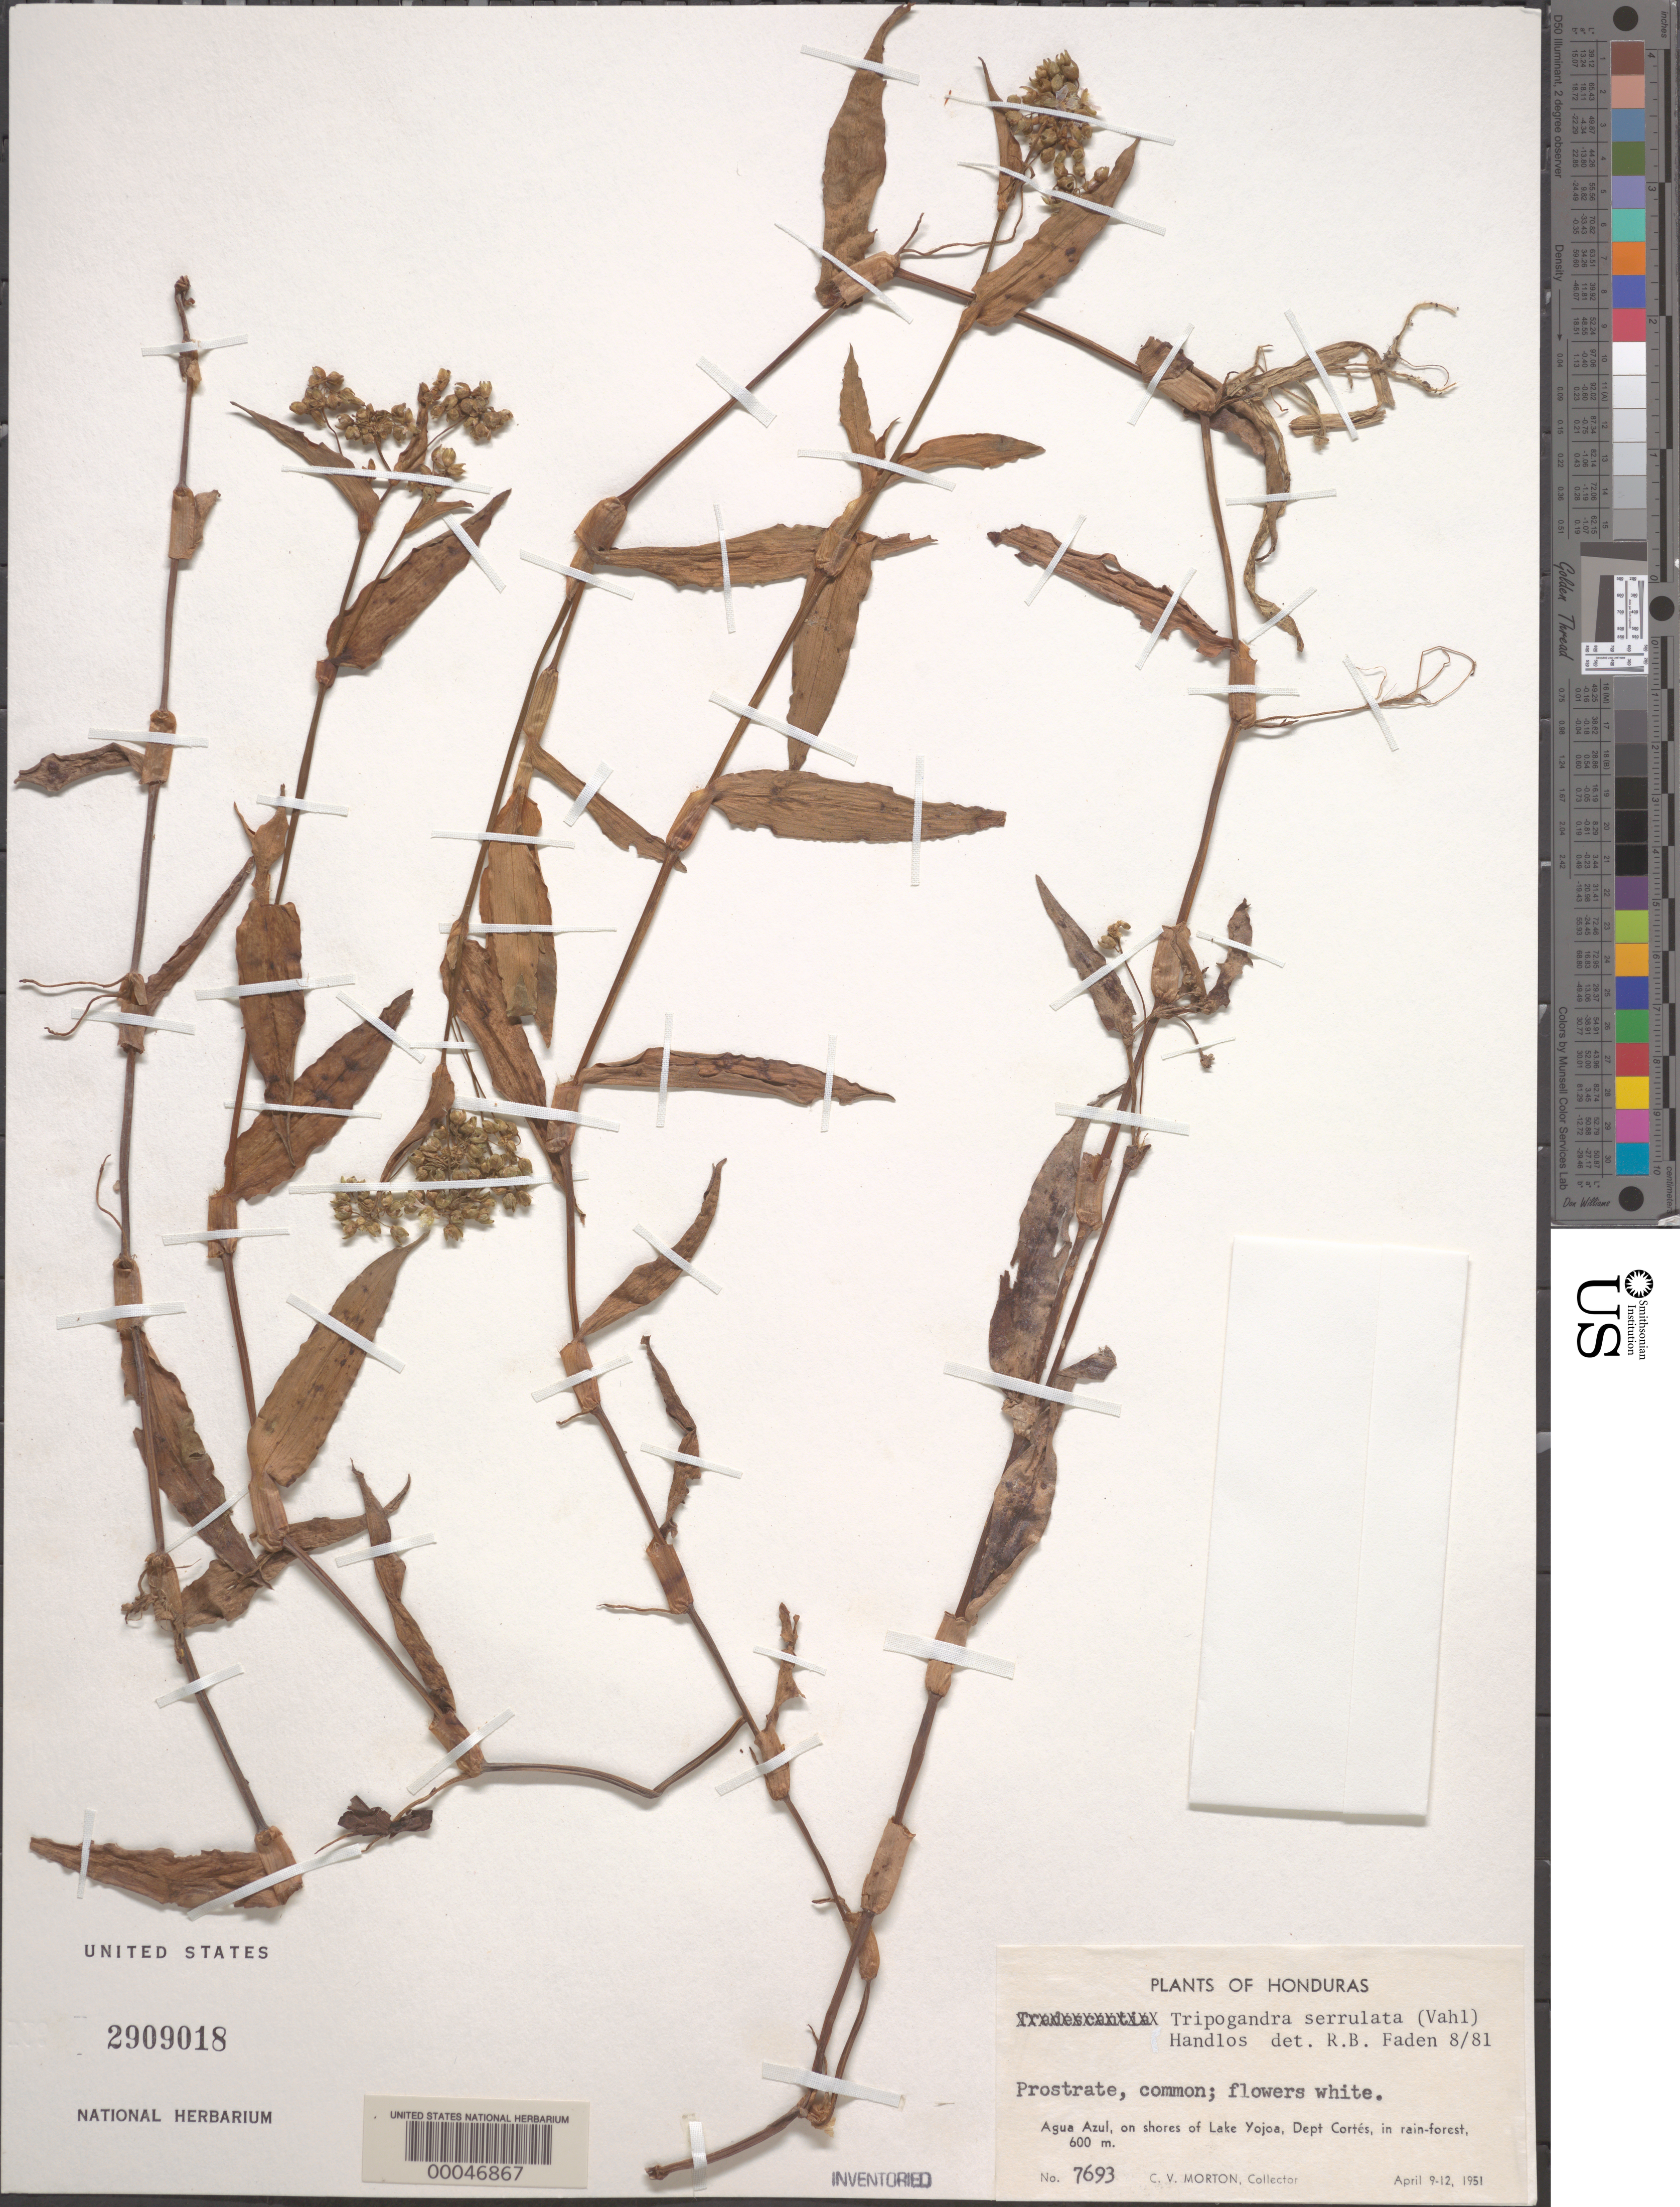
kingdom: Plantae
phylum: Tracheophyta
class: Liliopsida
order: Commelinales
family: Commelinaceae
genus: Tripogandra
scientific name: Tripogandra serrulata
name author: (Vahl) Handlos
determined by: Faden, Robert B., (US), Smithsonian Institution - National Museum of Natural History (UNITED STATES)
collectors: C. V. Morton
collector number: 7693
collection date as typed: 09 Apr 1951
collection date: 1951-04-09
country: Honduras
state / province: Cortés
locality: Agua Azul, Lake Yojoa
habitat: Lake shore in rainforest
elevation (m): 600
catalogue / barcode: US 2909018